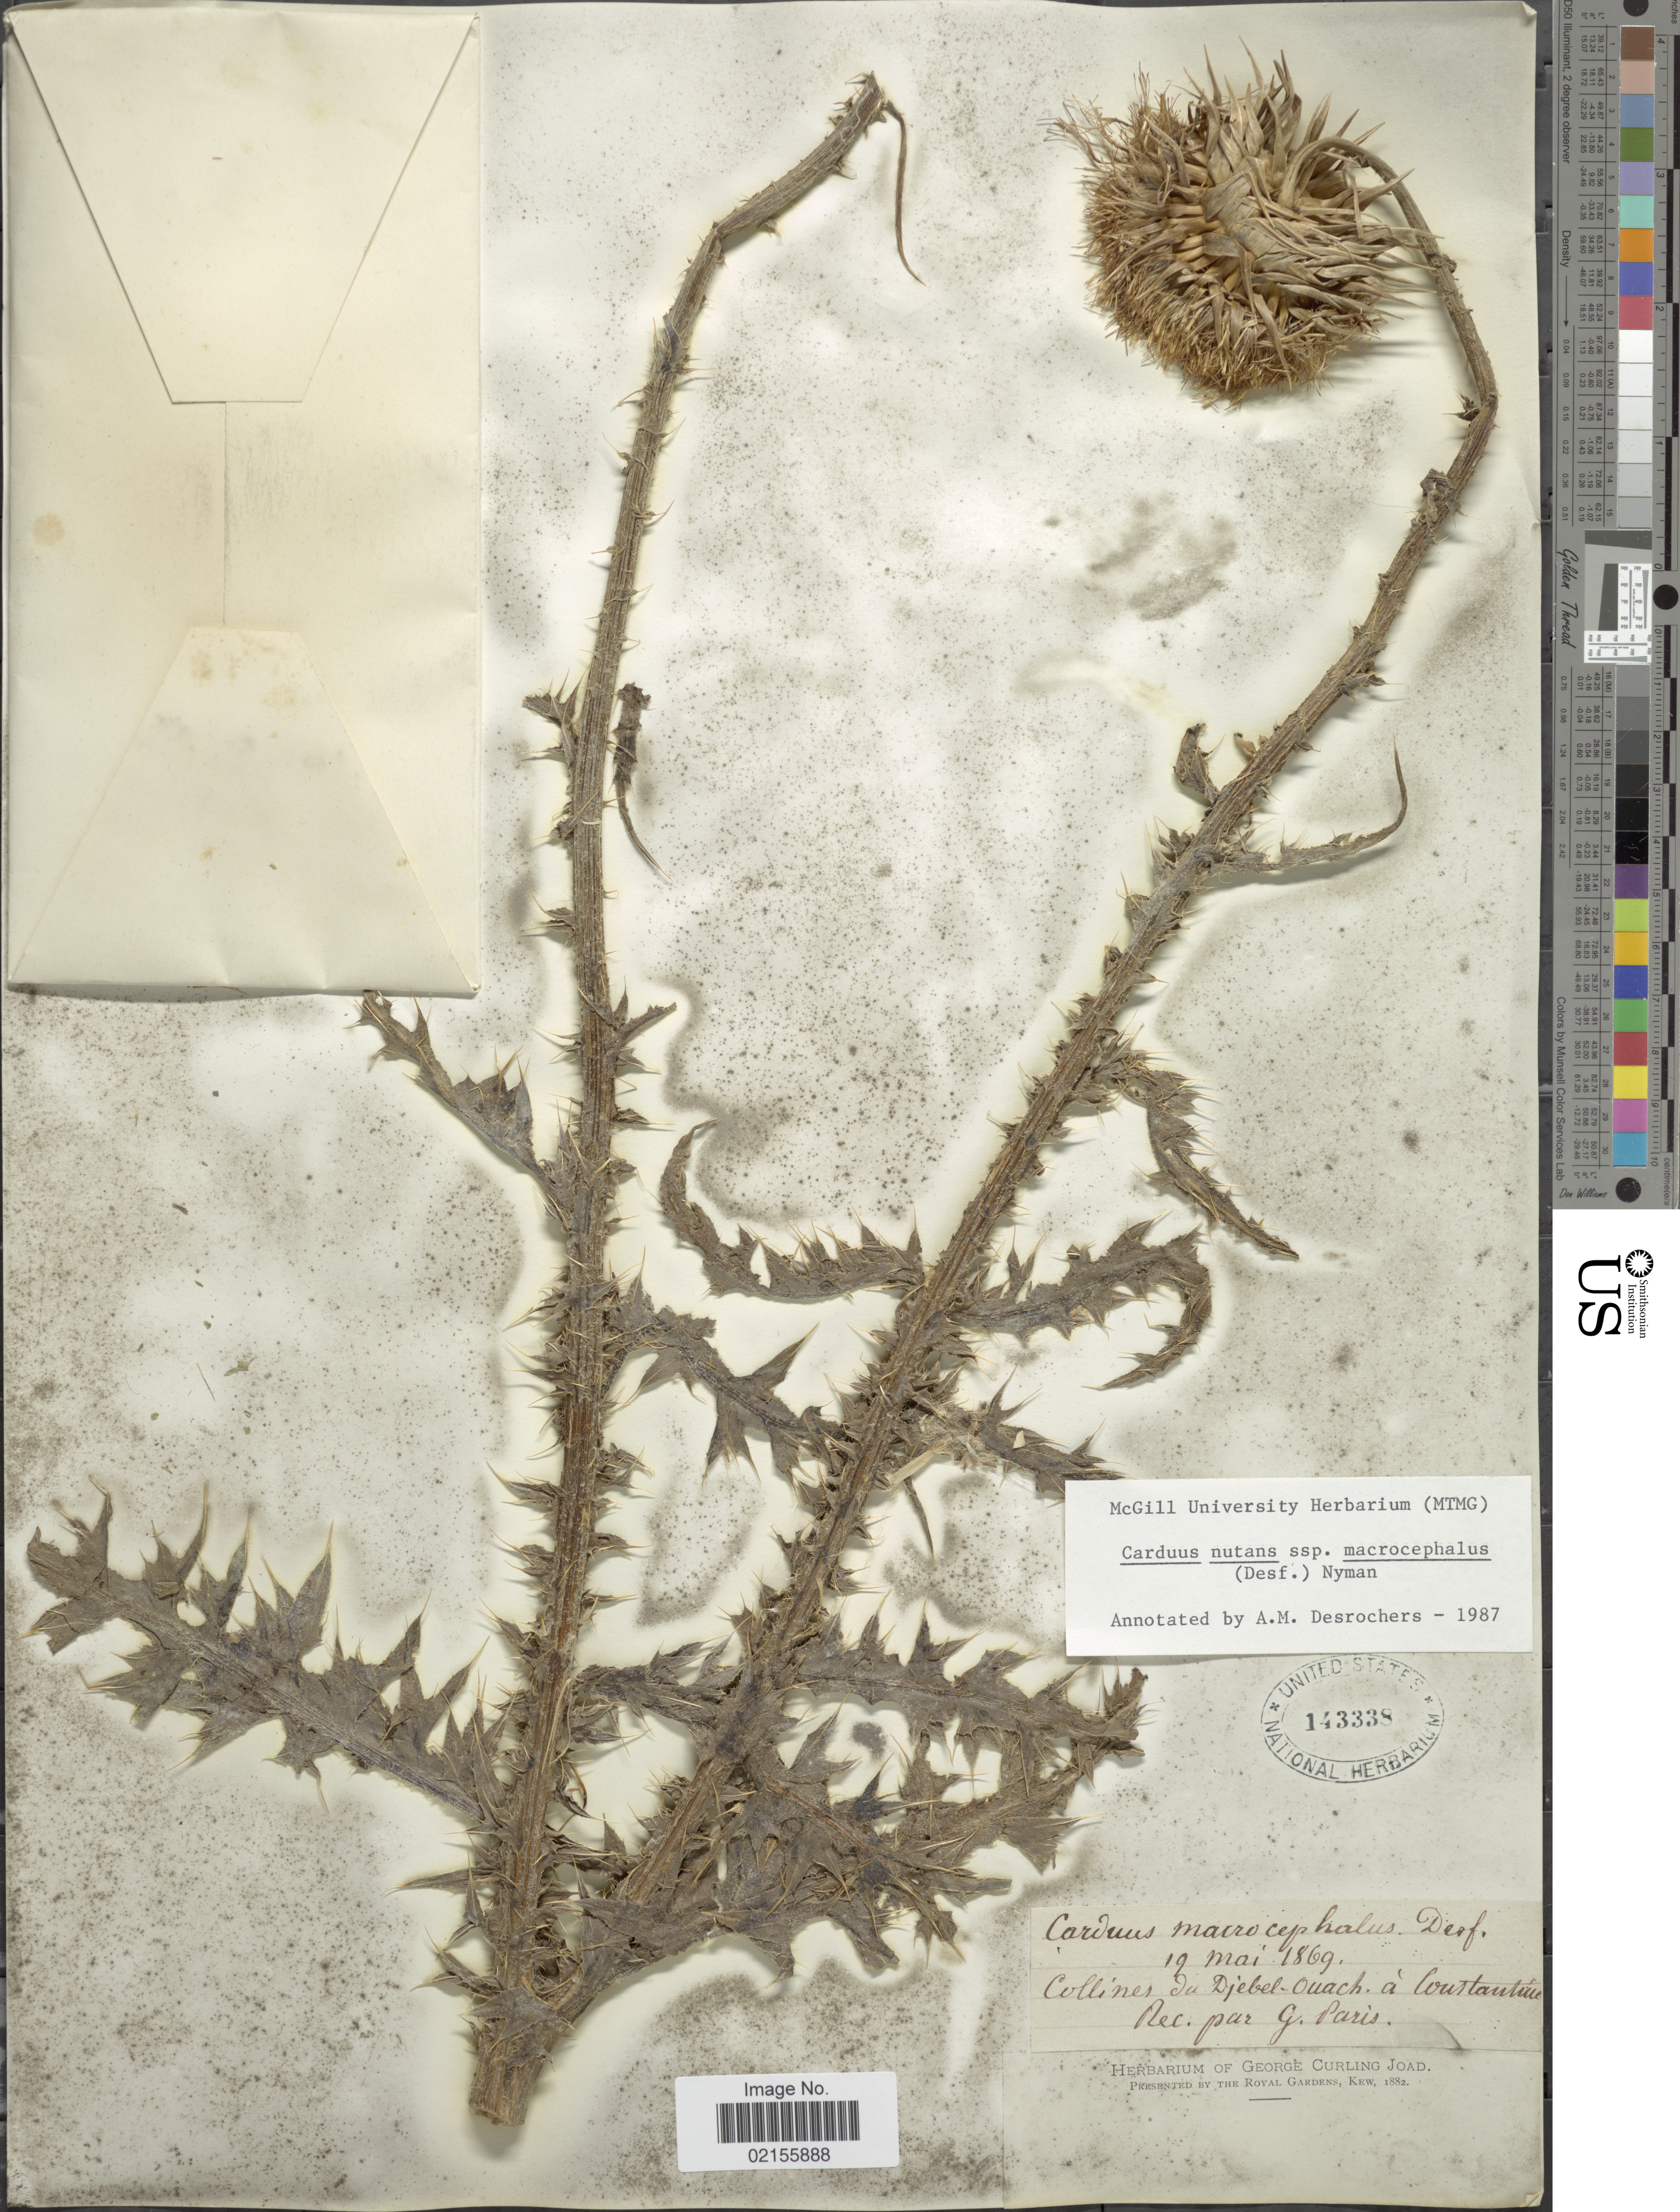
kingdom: Plantae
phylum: Tracheophyta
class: Magnoliopsida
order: Asterales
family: Asteraceae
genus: Carduus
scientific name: Carduus nutans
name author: L.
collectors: ex herb. George Curling Joad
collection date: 1869-05-19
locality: Collines du Djebel-Ouach a Constantine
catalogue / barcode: US 143338